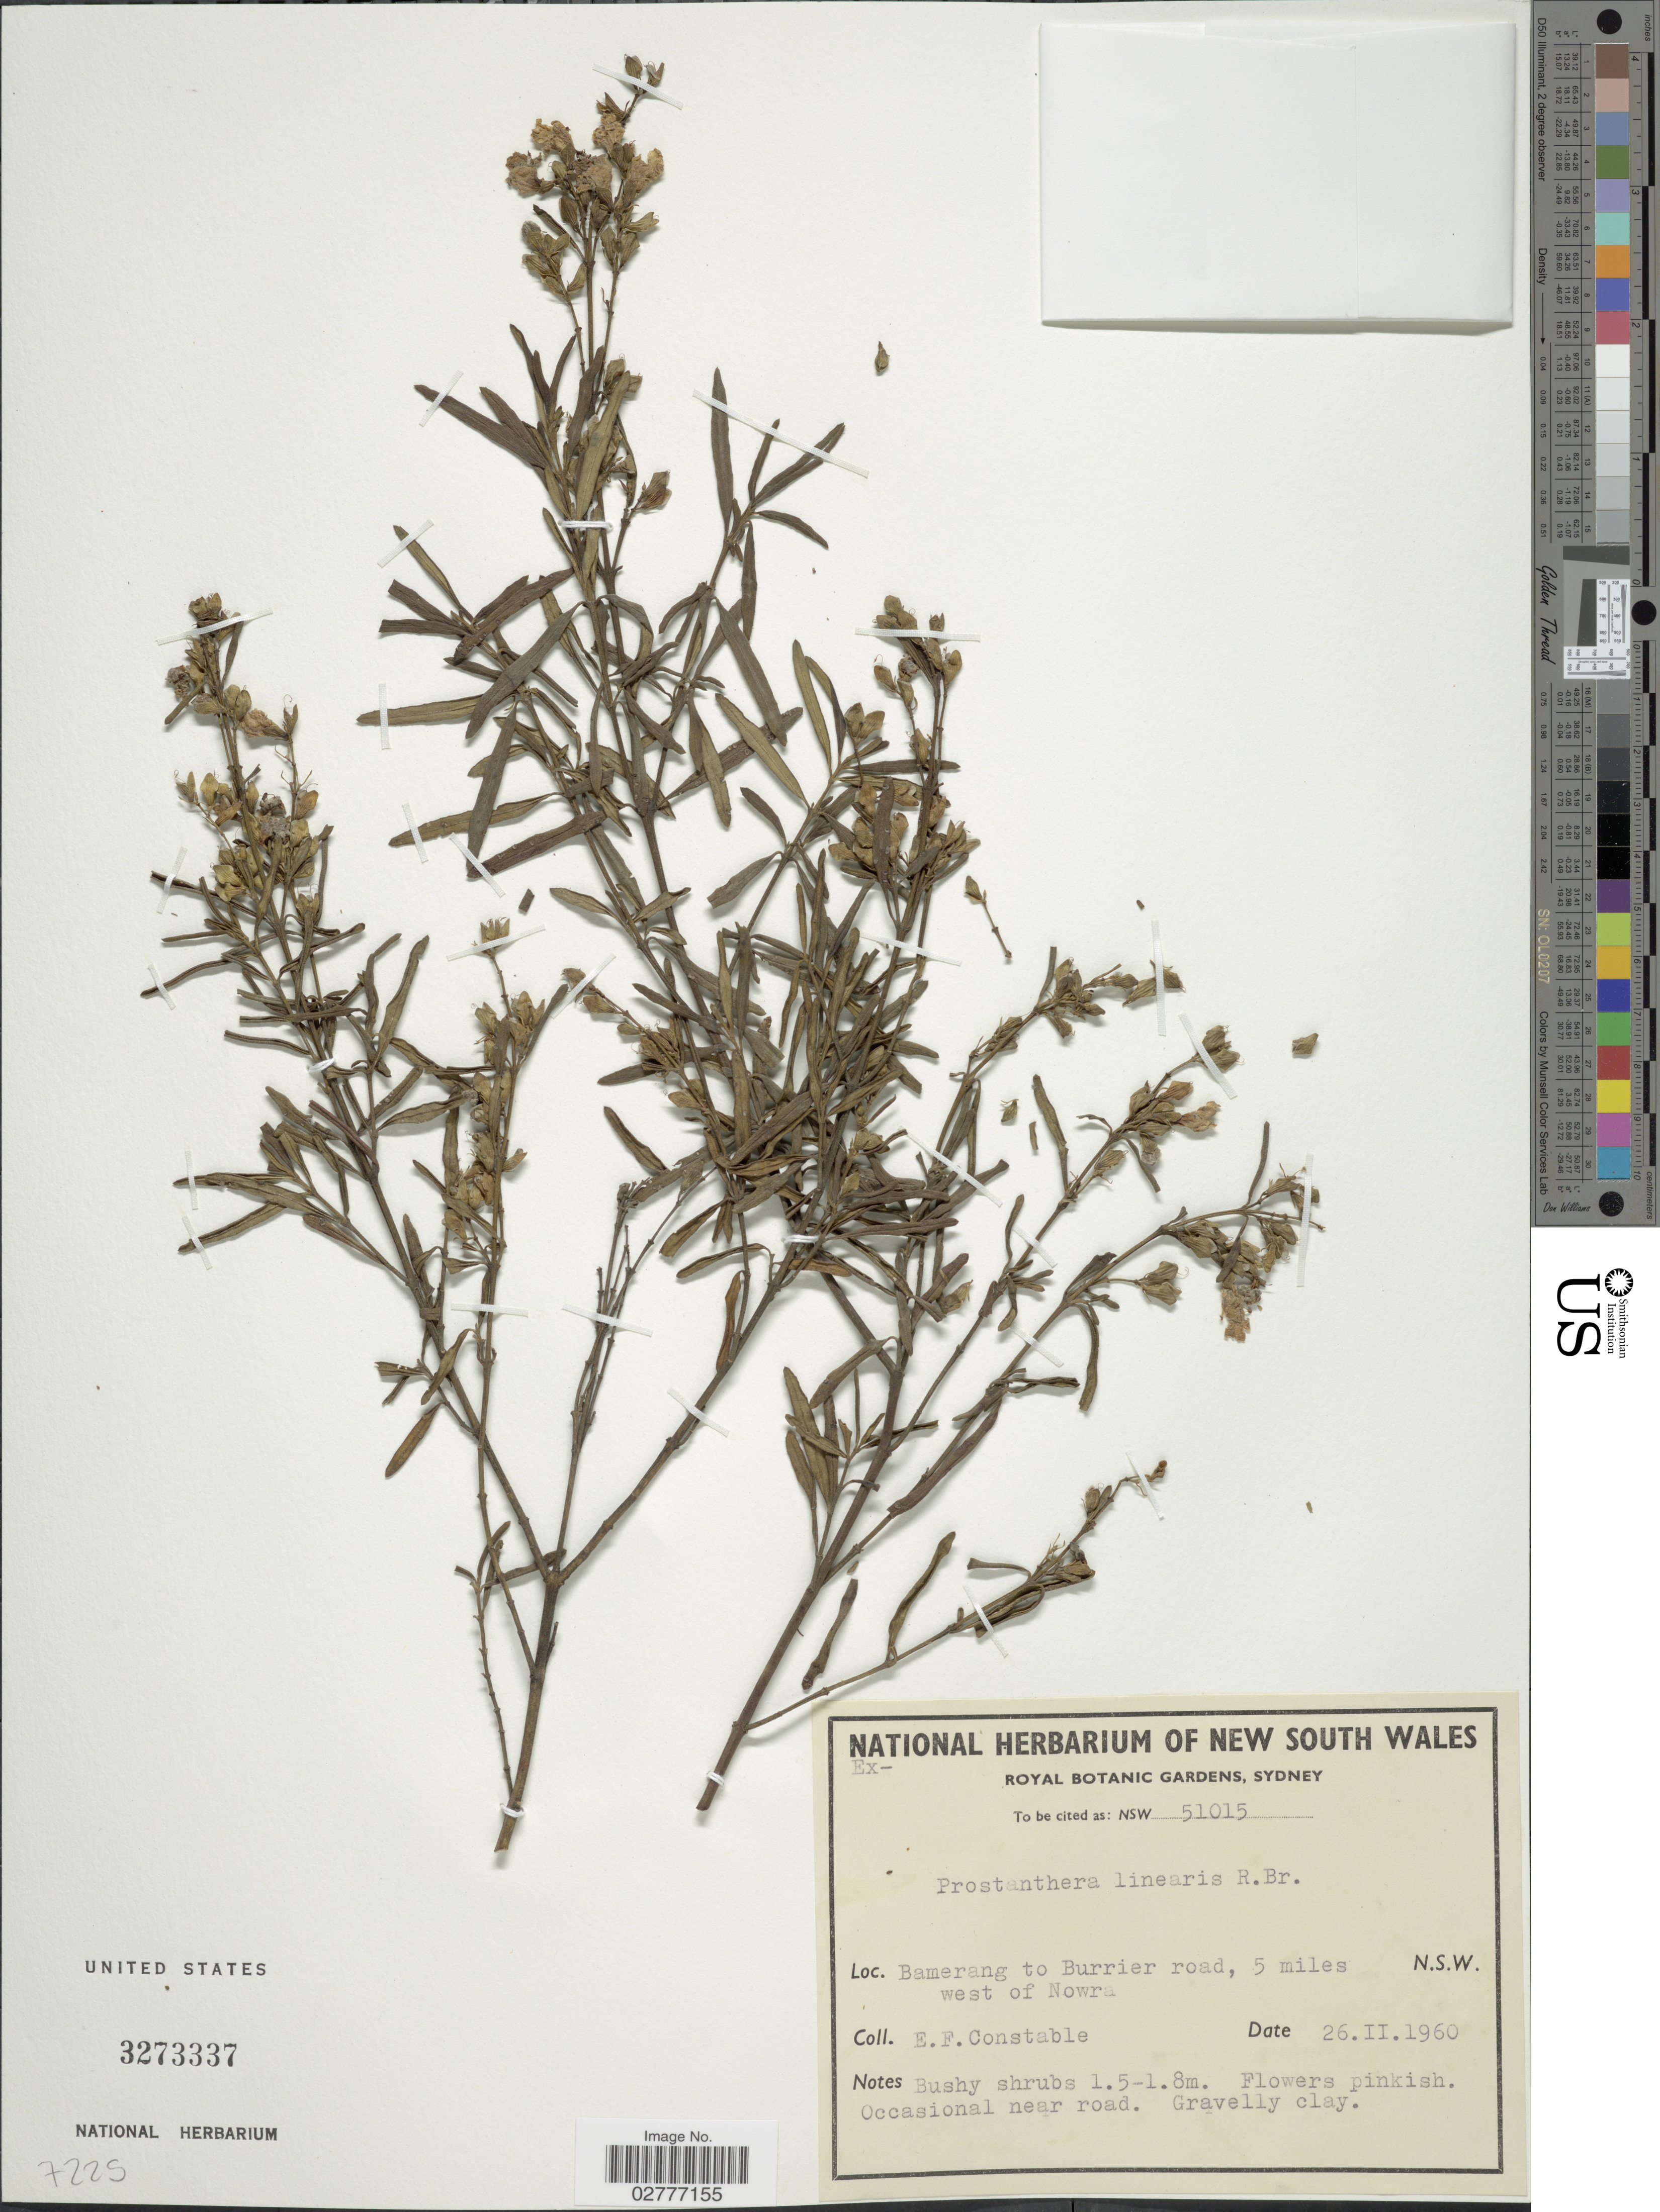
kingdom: Plantae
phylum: Tracheophyta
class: Magnoliopsida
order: Lamiales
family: Lamiaceae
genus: Prostanthera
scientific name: Prostanthera linearis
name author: R. Br.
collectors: E. F. Constable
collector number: NSW51015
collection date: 1960-02-26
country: Australia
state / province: New South Wales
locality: Bamerang to Burrier road, 5 miles west of Nowra. N.S.W.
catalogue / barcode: US 3273337